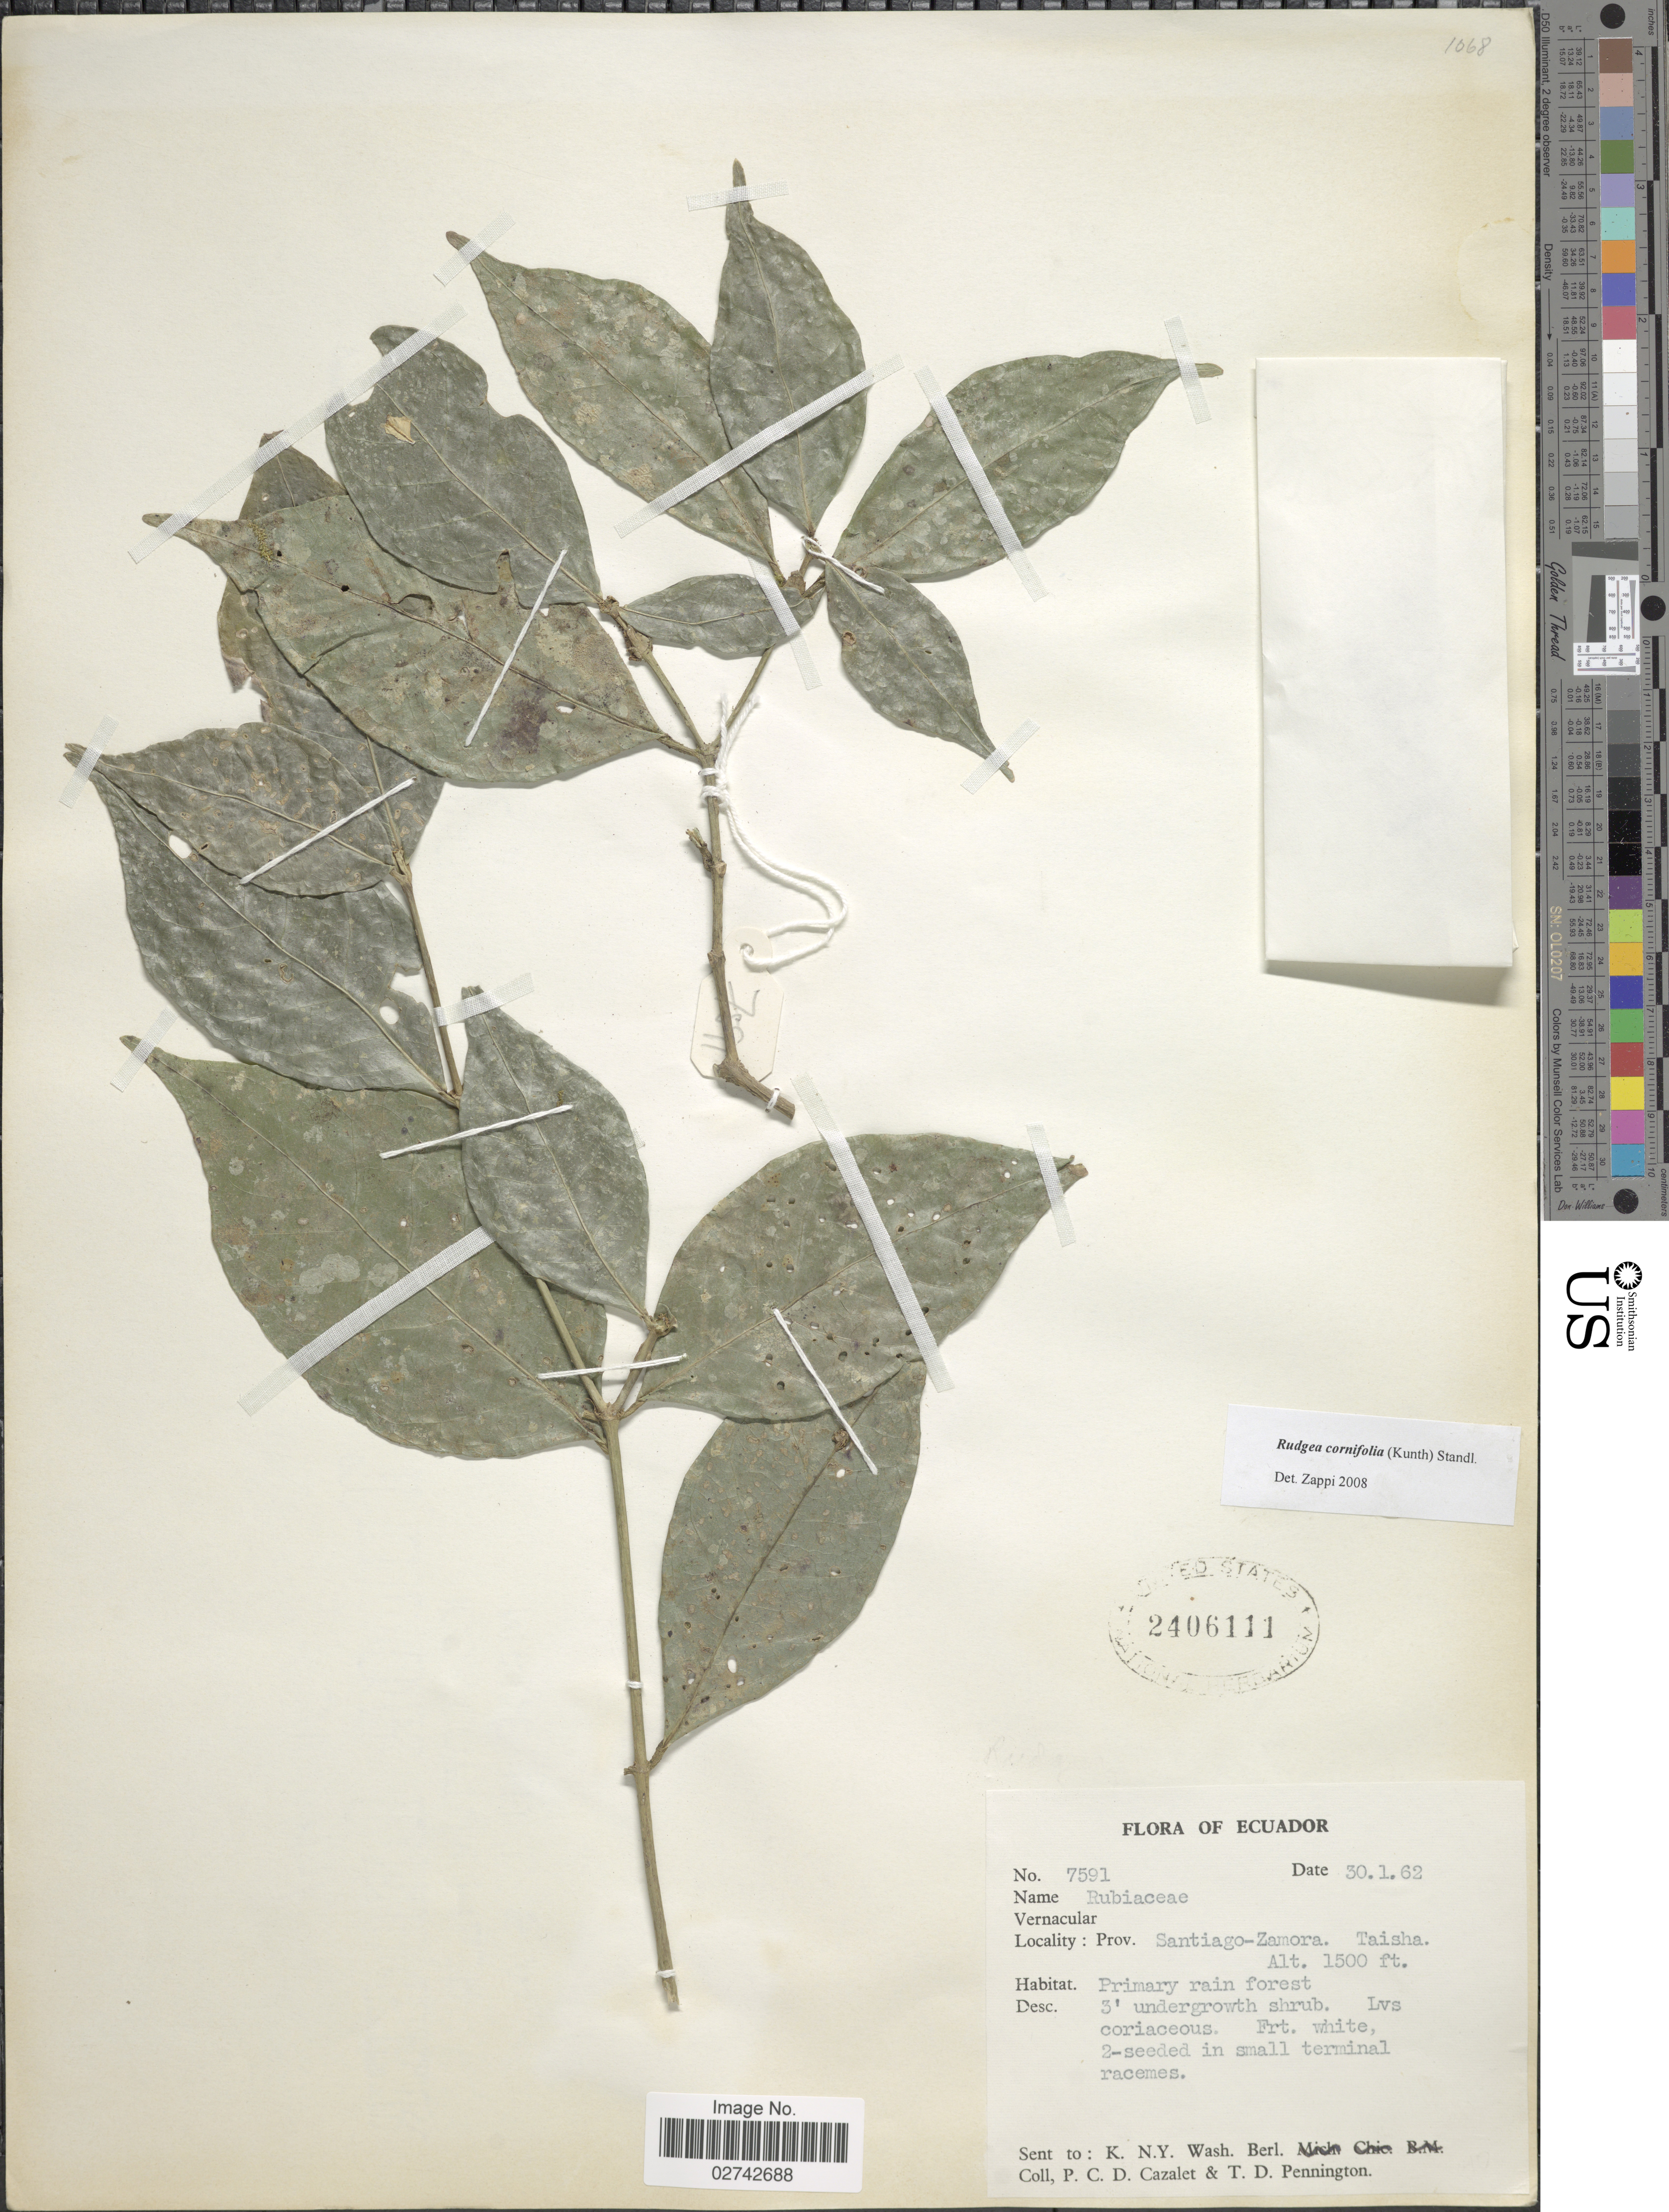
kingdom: Plantae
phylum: Tracheophyta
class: Magnoliopsida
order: Gentianales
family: Rubiaceae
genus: Rudgea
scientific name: Rudgea cornifolia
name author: (Kunth) Standl.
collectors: P. C. D. Cazalet & T. D. Pennington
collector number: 7591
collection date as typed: Transcribed d/m/y: 30/1/62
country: Ecuador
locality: Prov. Santiago-Zamora, Taisha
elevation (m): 457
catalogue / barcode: US 2406111